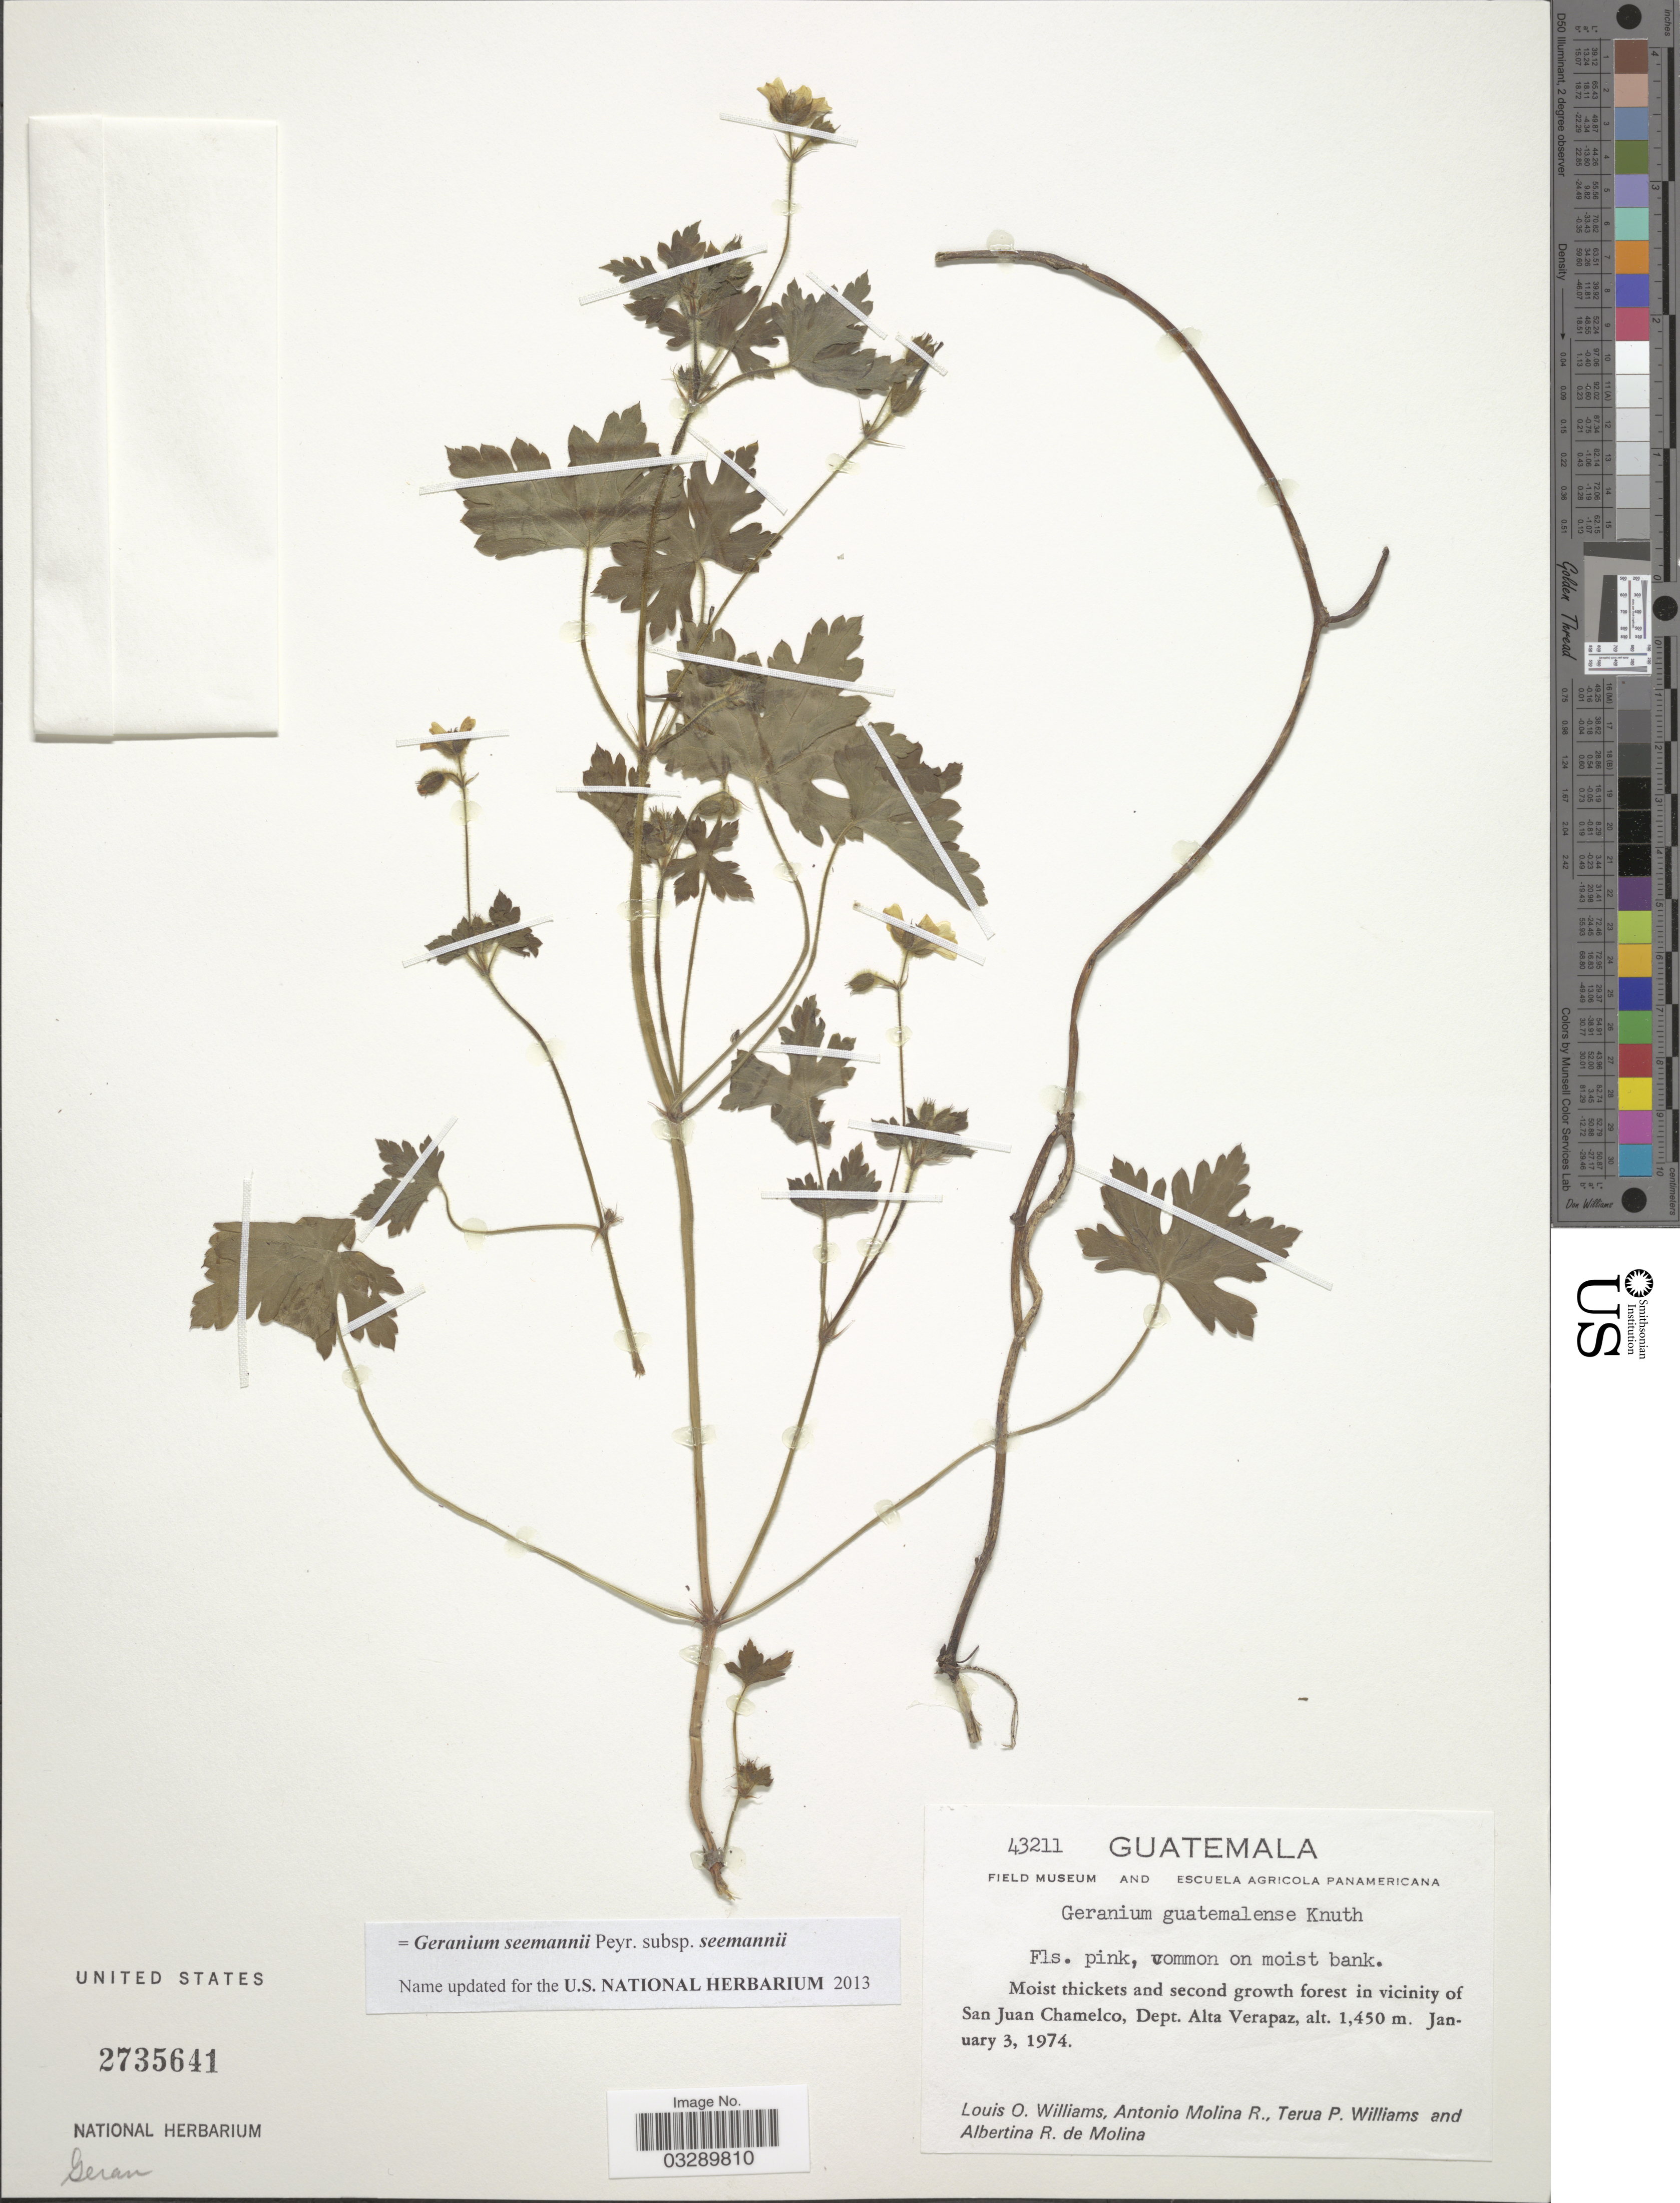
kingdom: Plantae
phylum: Tracheophyta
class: Magnoliopsida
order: Geraniales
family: Geraniaceae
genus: Geranium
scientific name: Geranium seemannii subsp. seemannii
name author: Peyr.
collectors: L. O. Williams, A. Molina R., T. Williams & A. R. Molina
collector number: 43211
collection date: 1974-01-03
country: Guatemala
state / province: Alta Verapaz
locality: Moist thickets and second growth forest in vicinity of San Juan Chamelco, Dept. Alta Verapaz.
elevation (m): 1450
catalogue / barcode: US 2735641